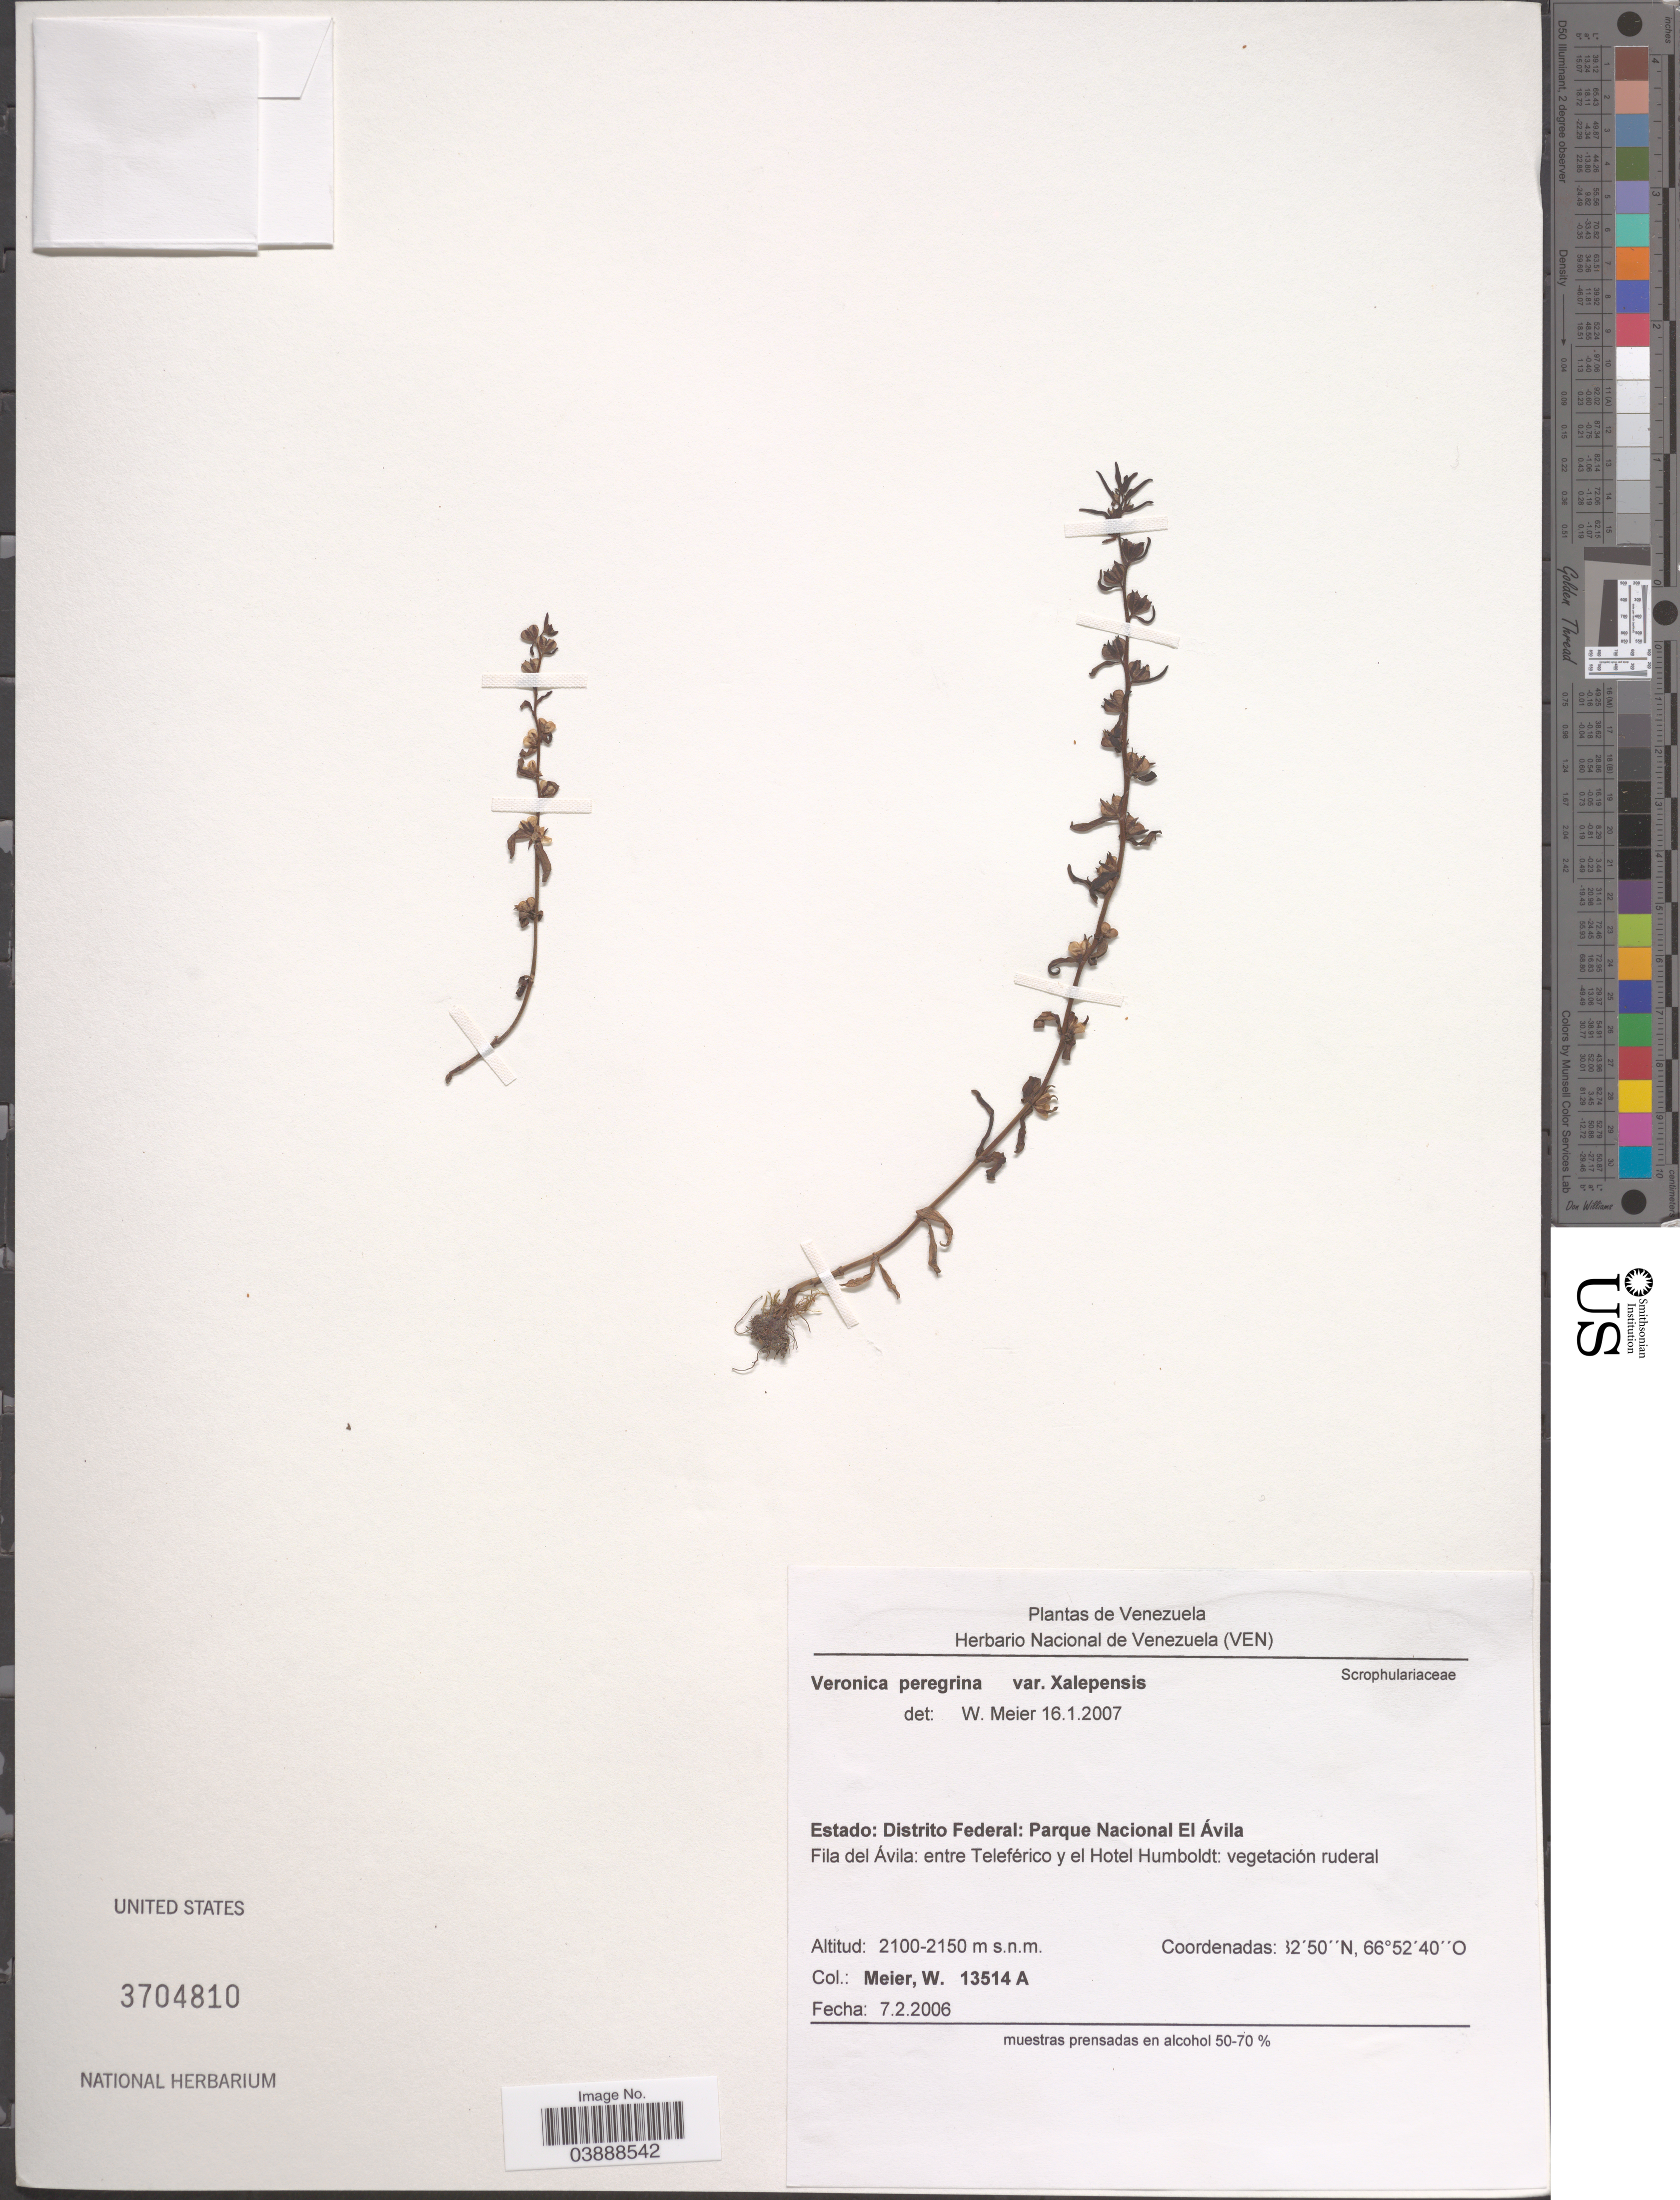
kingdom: Plantae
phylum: Tracheophyta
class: Magnoliopsida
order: Lamiales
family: Plantaginaceae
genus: Veronica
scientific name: Veronica peregrina var. xalapensis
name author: Kunth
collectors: W. Meier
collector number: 13514A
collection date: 2006-02-07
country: Venezuela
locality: Distrito Federal: Parque Nacional El Ávila. FIla del Ávila: entre Teleférico y el Hotel Humboldt.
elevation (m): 2100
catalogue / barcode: US 3704810